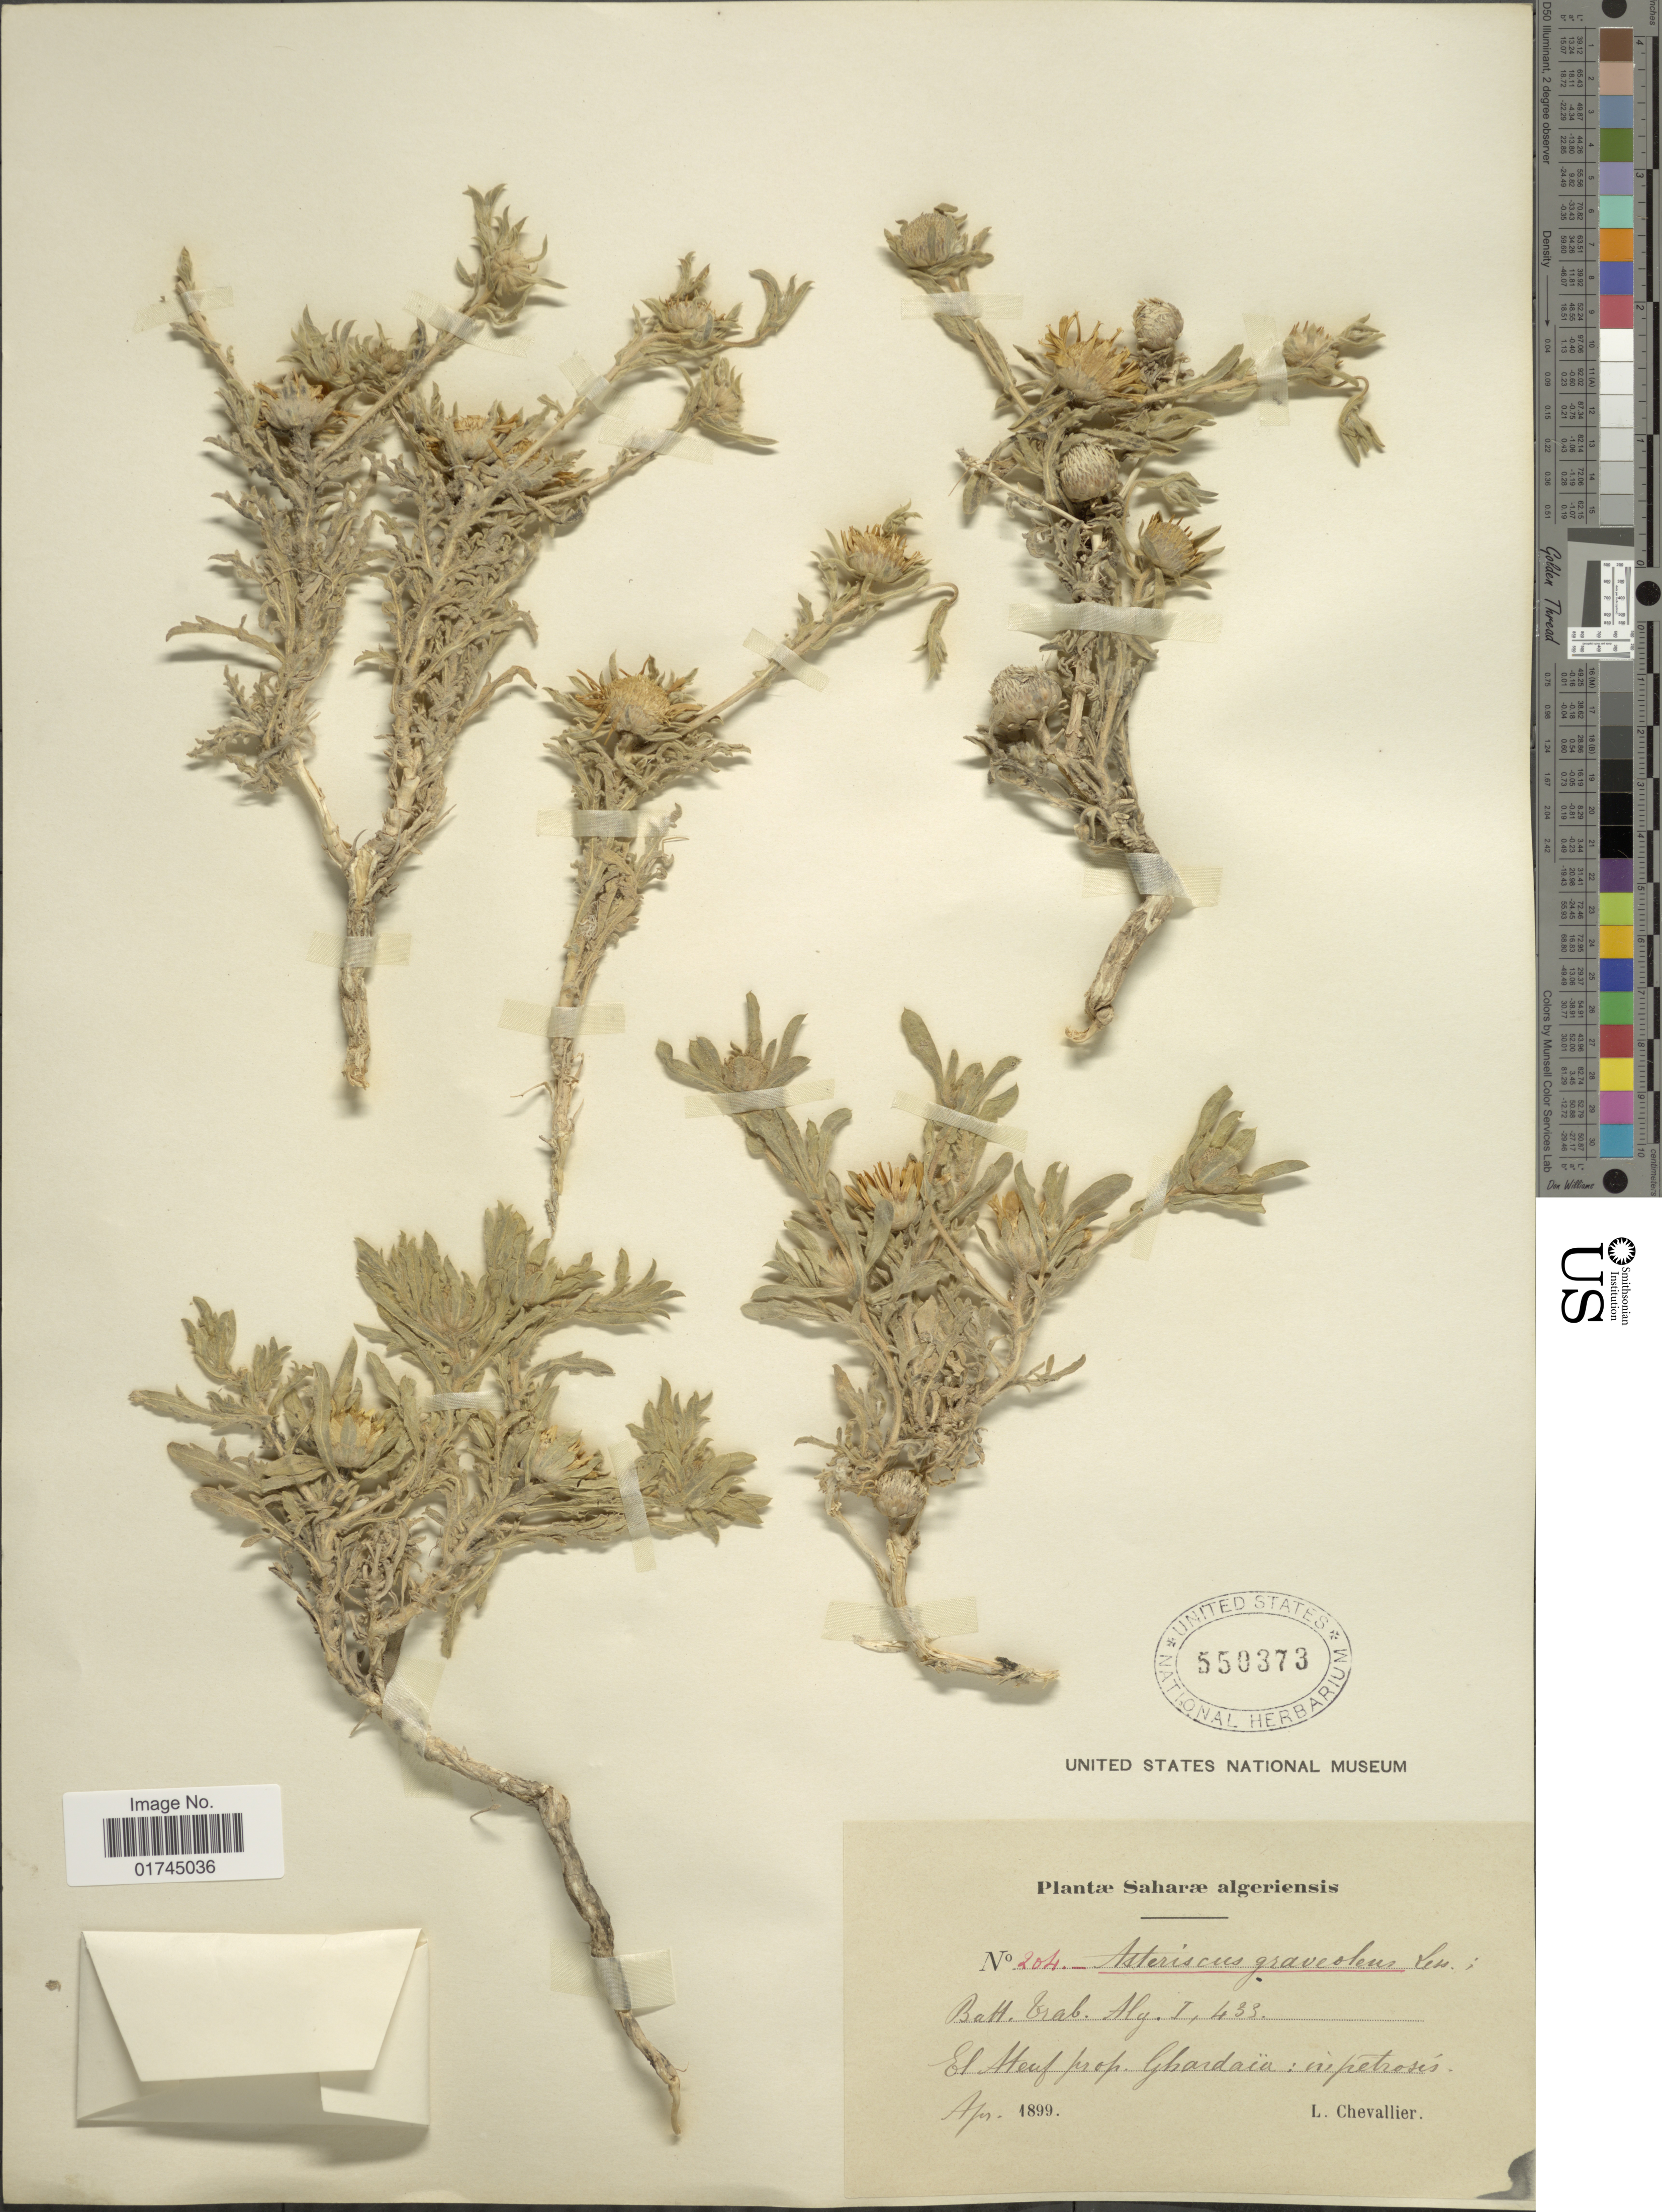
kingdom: Plantae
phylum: Tracheophyta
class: Magnoliopsida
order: Asterales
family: Asteraceae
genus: Nauplius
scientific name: Nauplius graveolens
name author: (Forssk.) Wiklund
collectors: L. Chevalier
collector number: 204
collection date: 1899-04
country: Algeria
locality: El Heuf prop. Ghardaria'inpetroses.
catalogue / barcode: US 550373